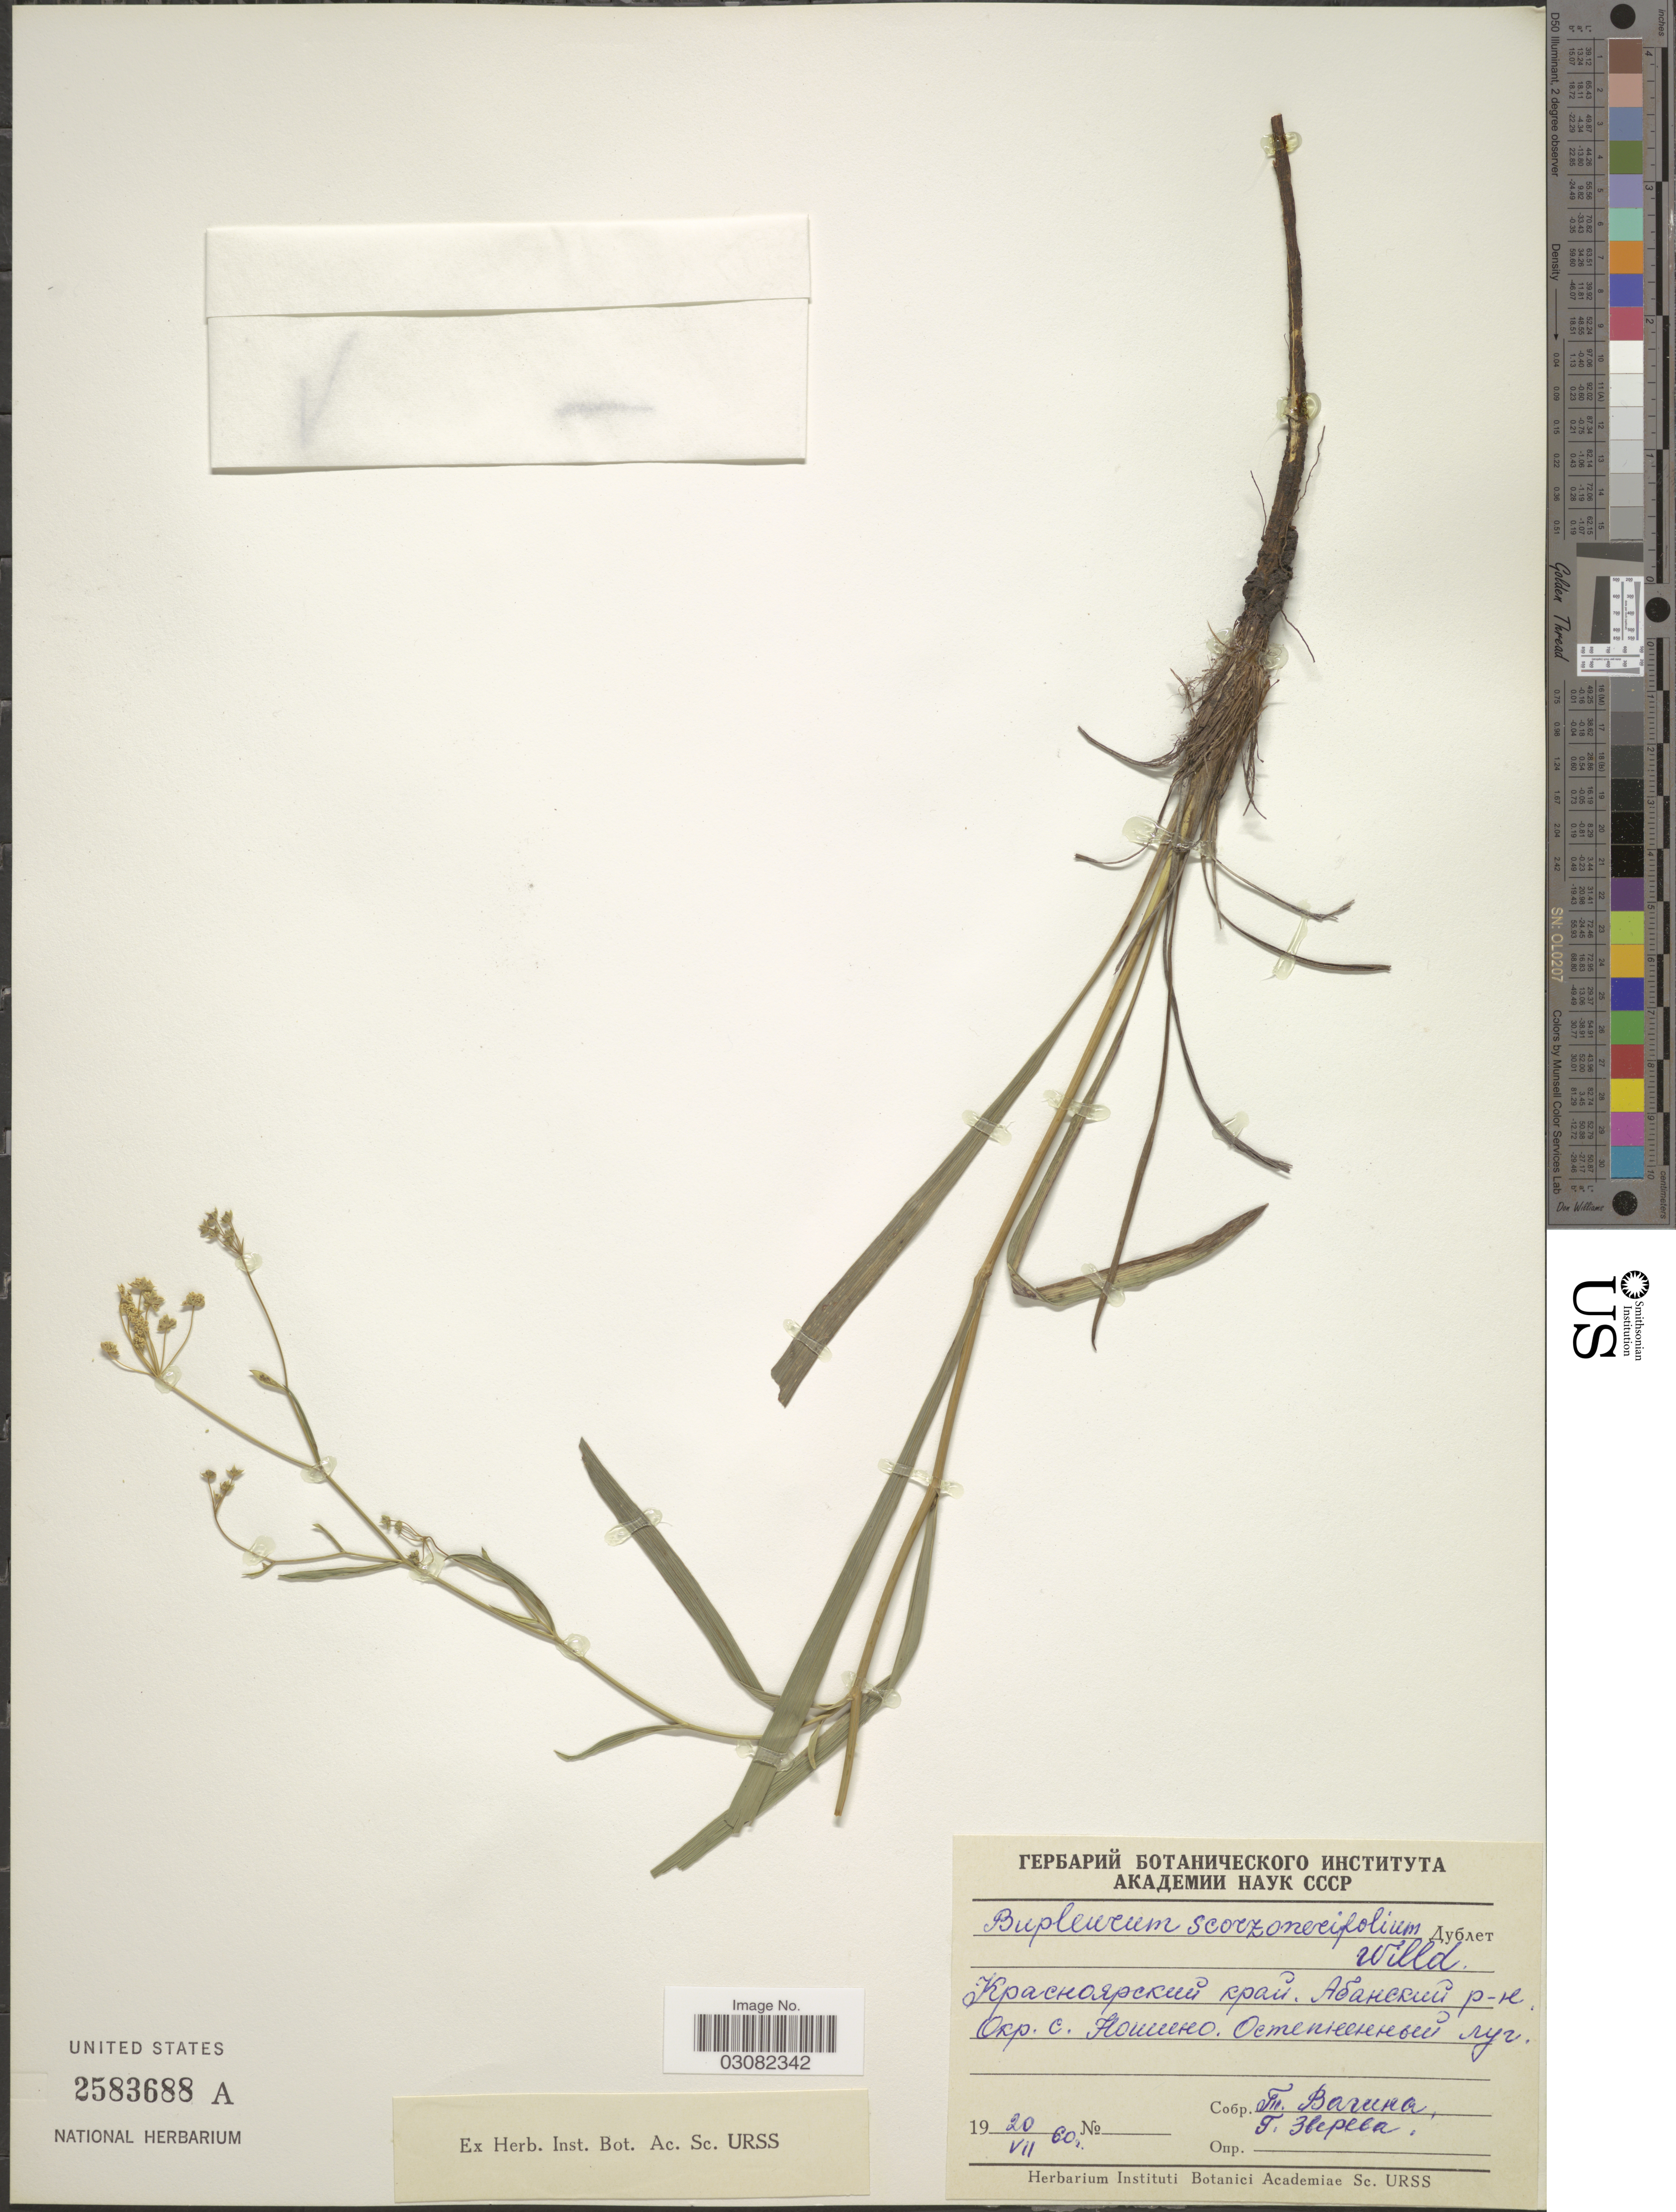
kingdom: Plantae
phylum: Tracheophyta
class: Magnoliopsida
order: Apiales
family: Apiaceae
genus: Bupleurum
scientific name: Bupleurum scorzonerifolium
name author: Willd.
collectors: T. Vagina & G. Zvereva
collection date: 1960-07-20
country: Russian Federation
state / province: Krasnoyarsk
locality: Abanskiy, Vicinity of village Noshino.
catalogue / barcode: US 2583688A